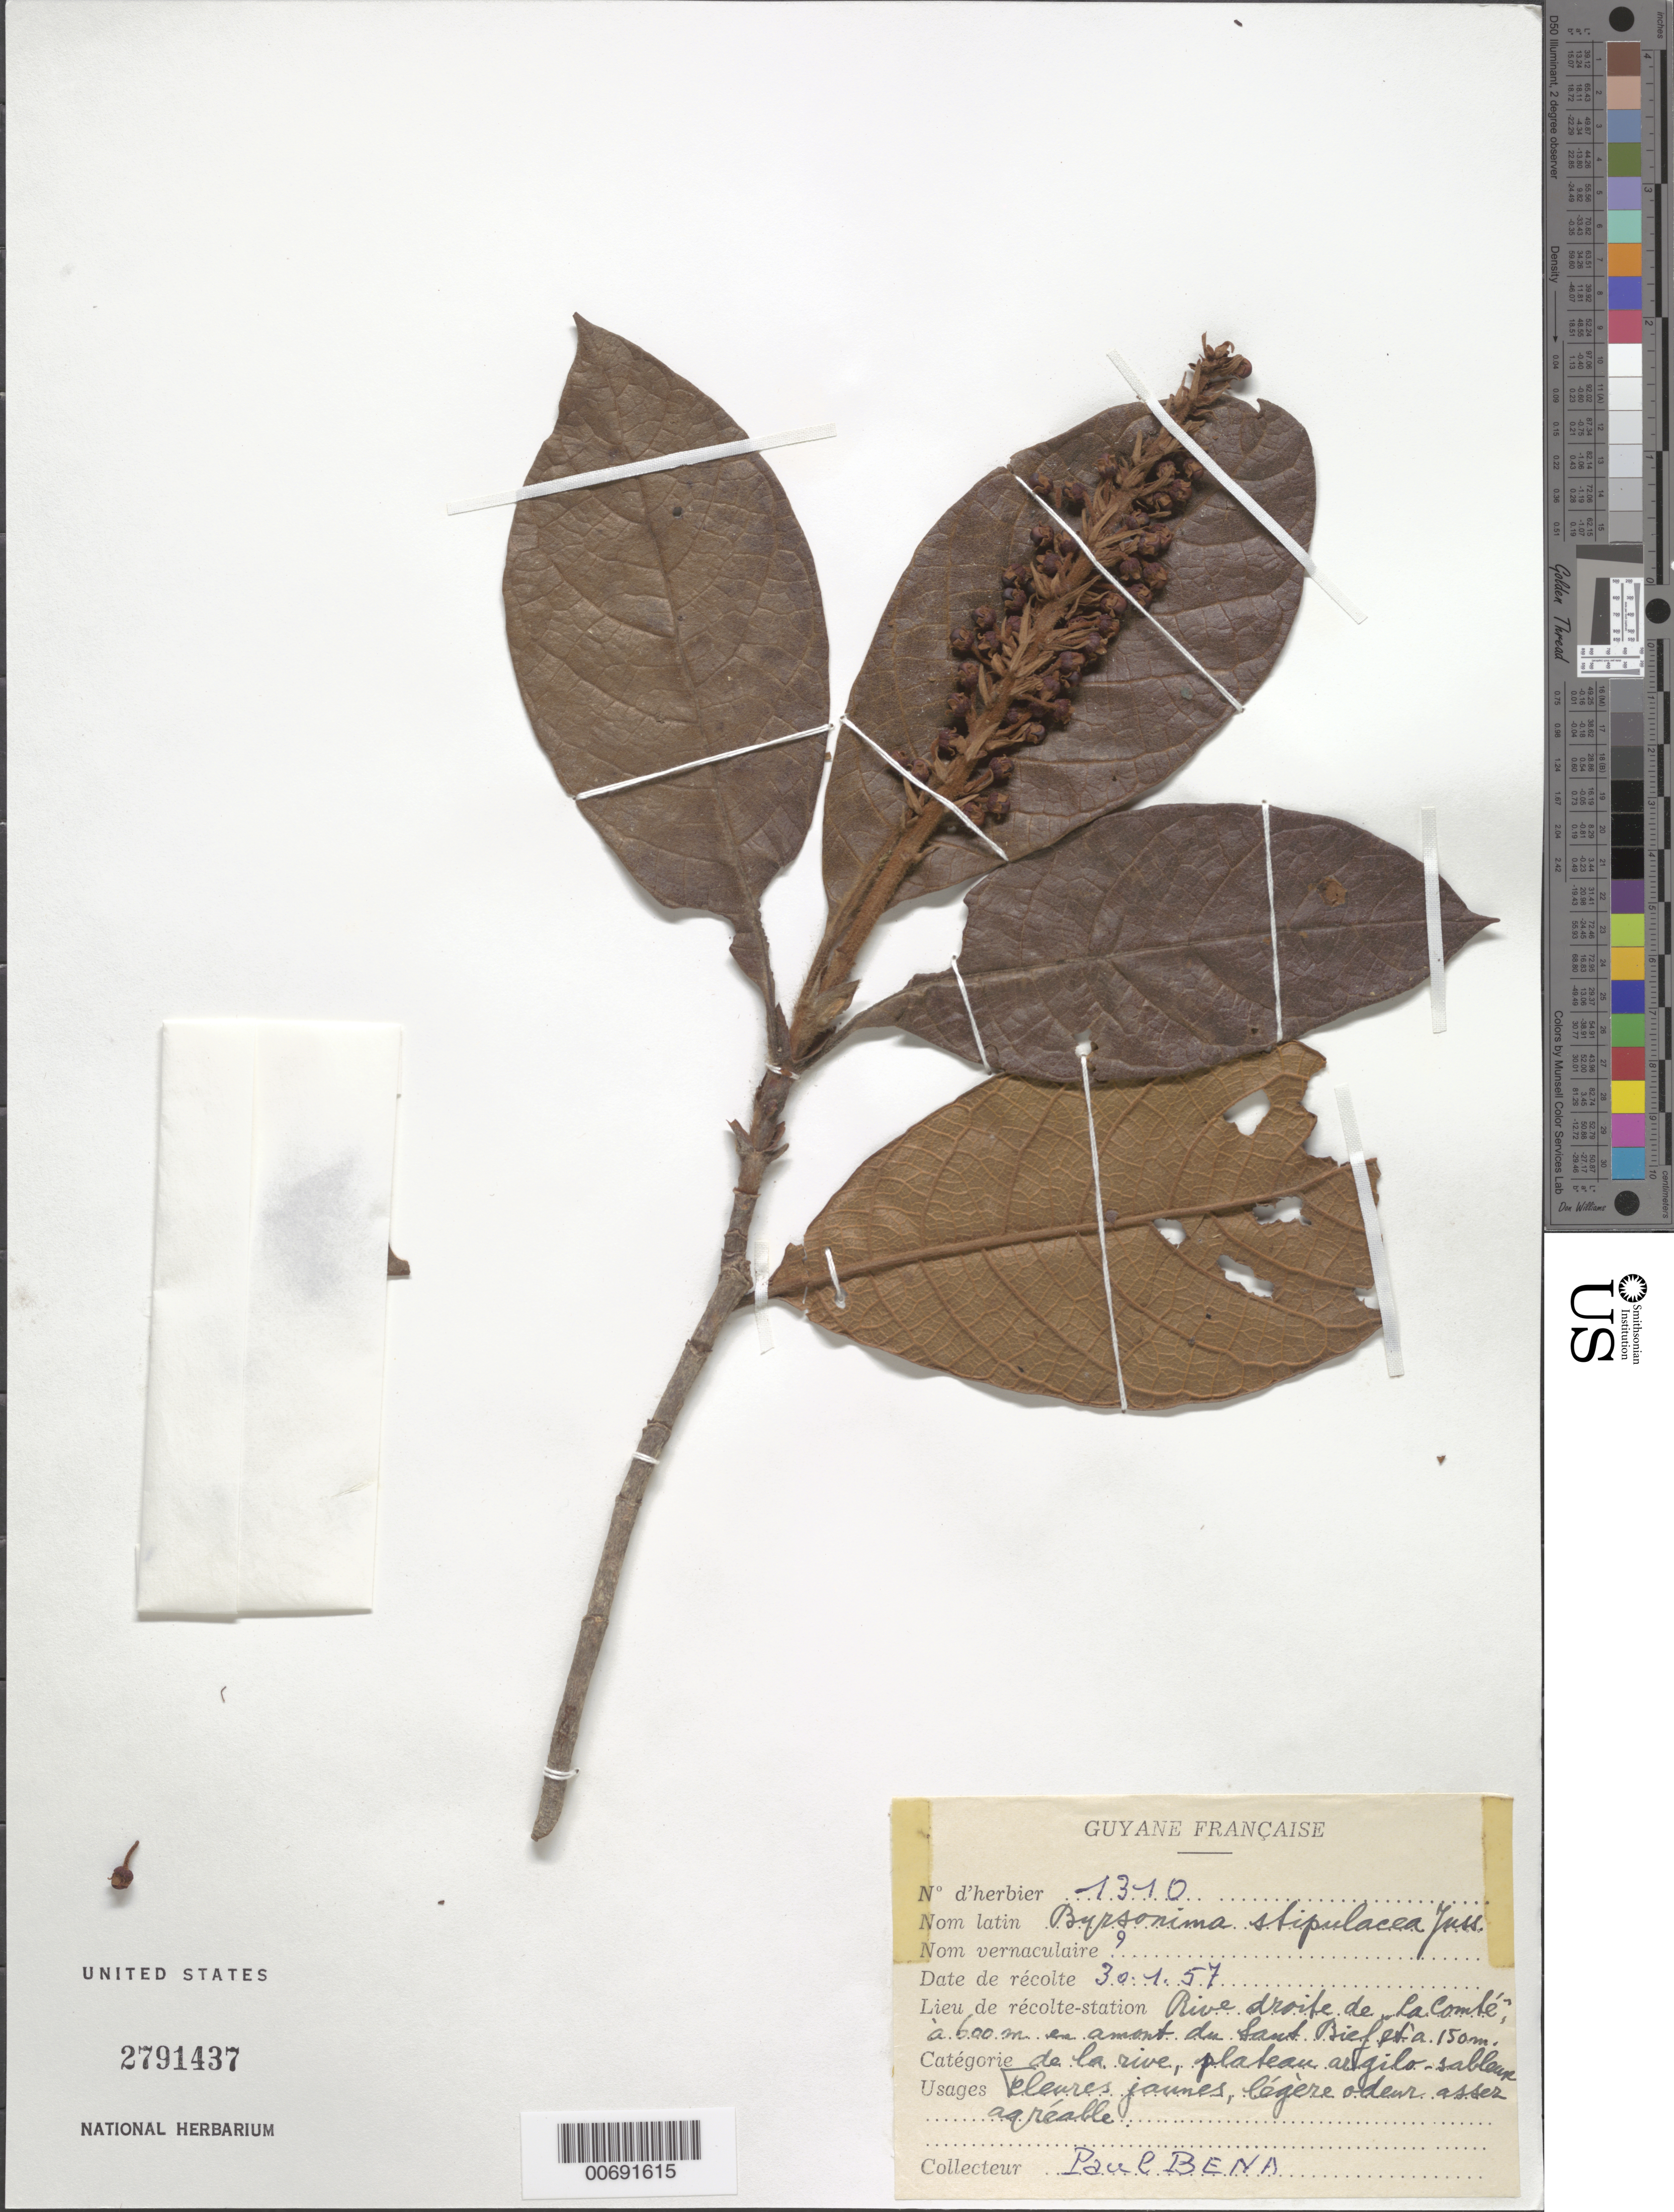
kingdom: Plantae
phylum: Tracheophyta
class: Magnoliopsida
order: Malpighiales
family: Malpighiaceae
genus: Byrsonima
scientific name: Byrsonima stipulacea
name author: A. Juss.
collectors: B.A.F.O.G., Service Forestier & P. Bena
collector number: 1310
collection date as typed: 30-Jan-57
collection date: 1957-01-30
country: French Guiana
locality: Comté R., 600 m du Saut Biefet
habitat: Plateau argilo sableux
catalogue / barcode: US 2791437